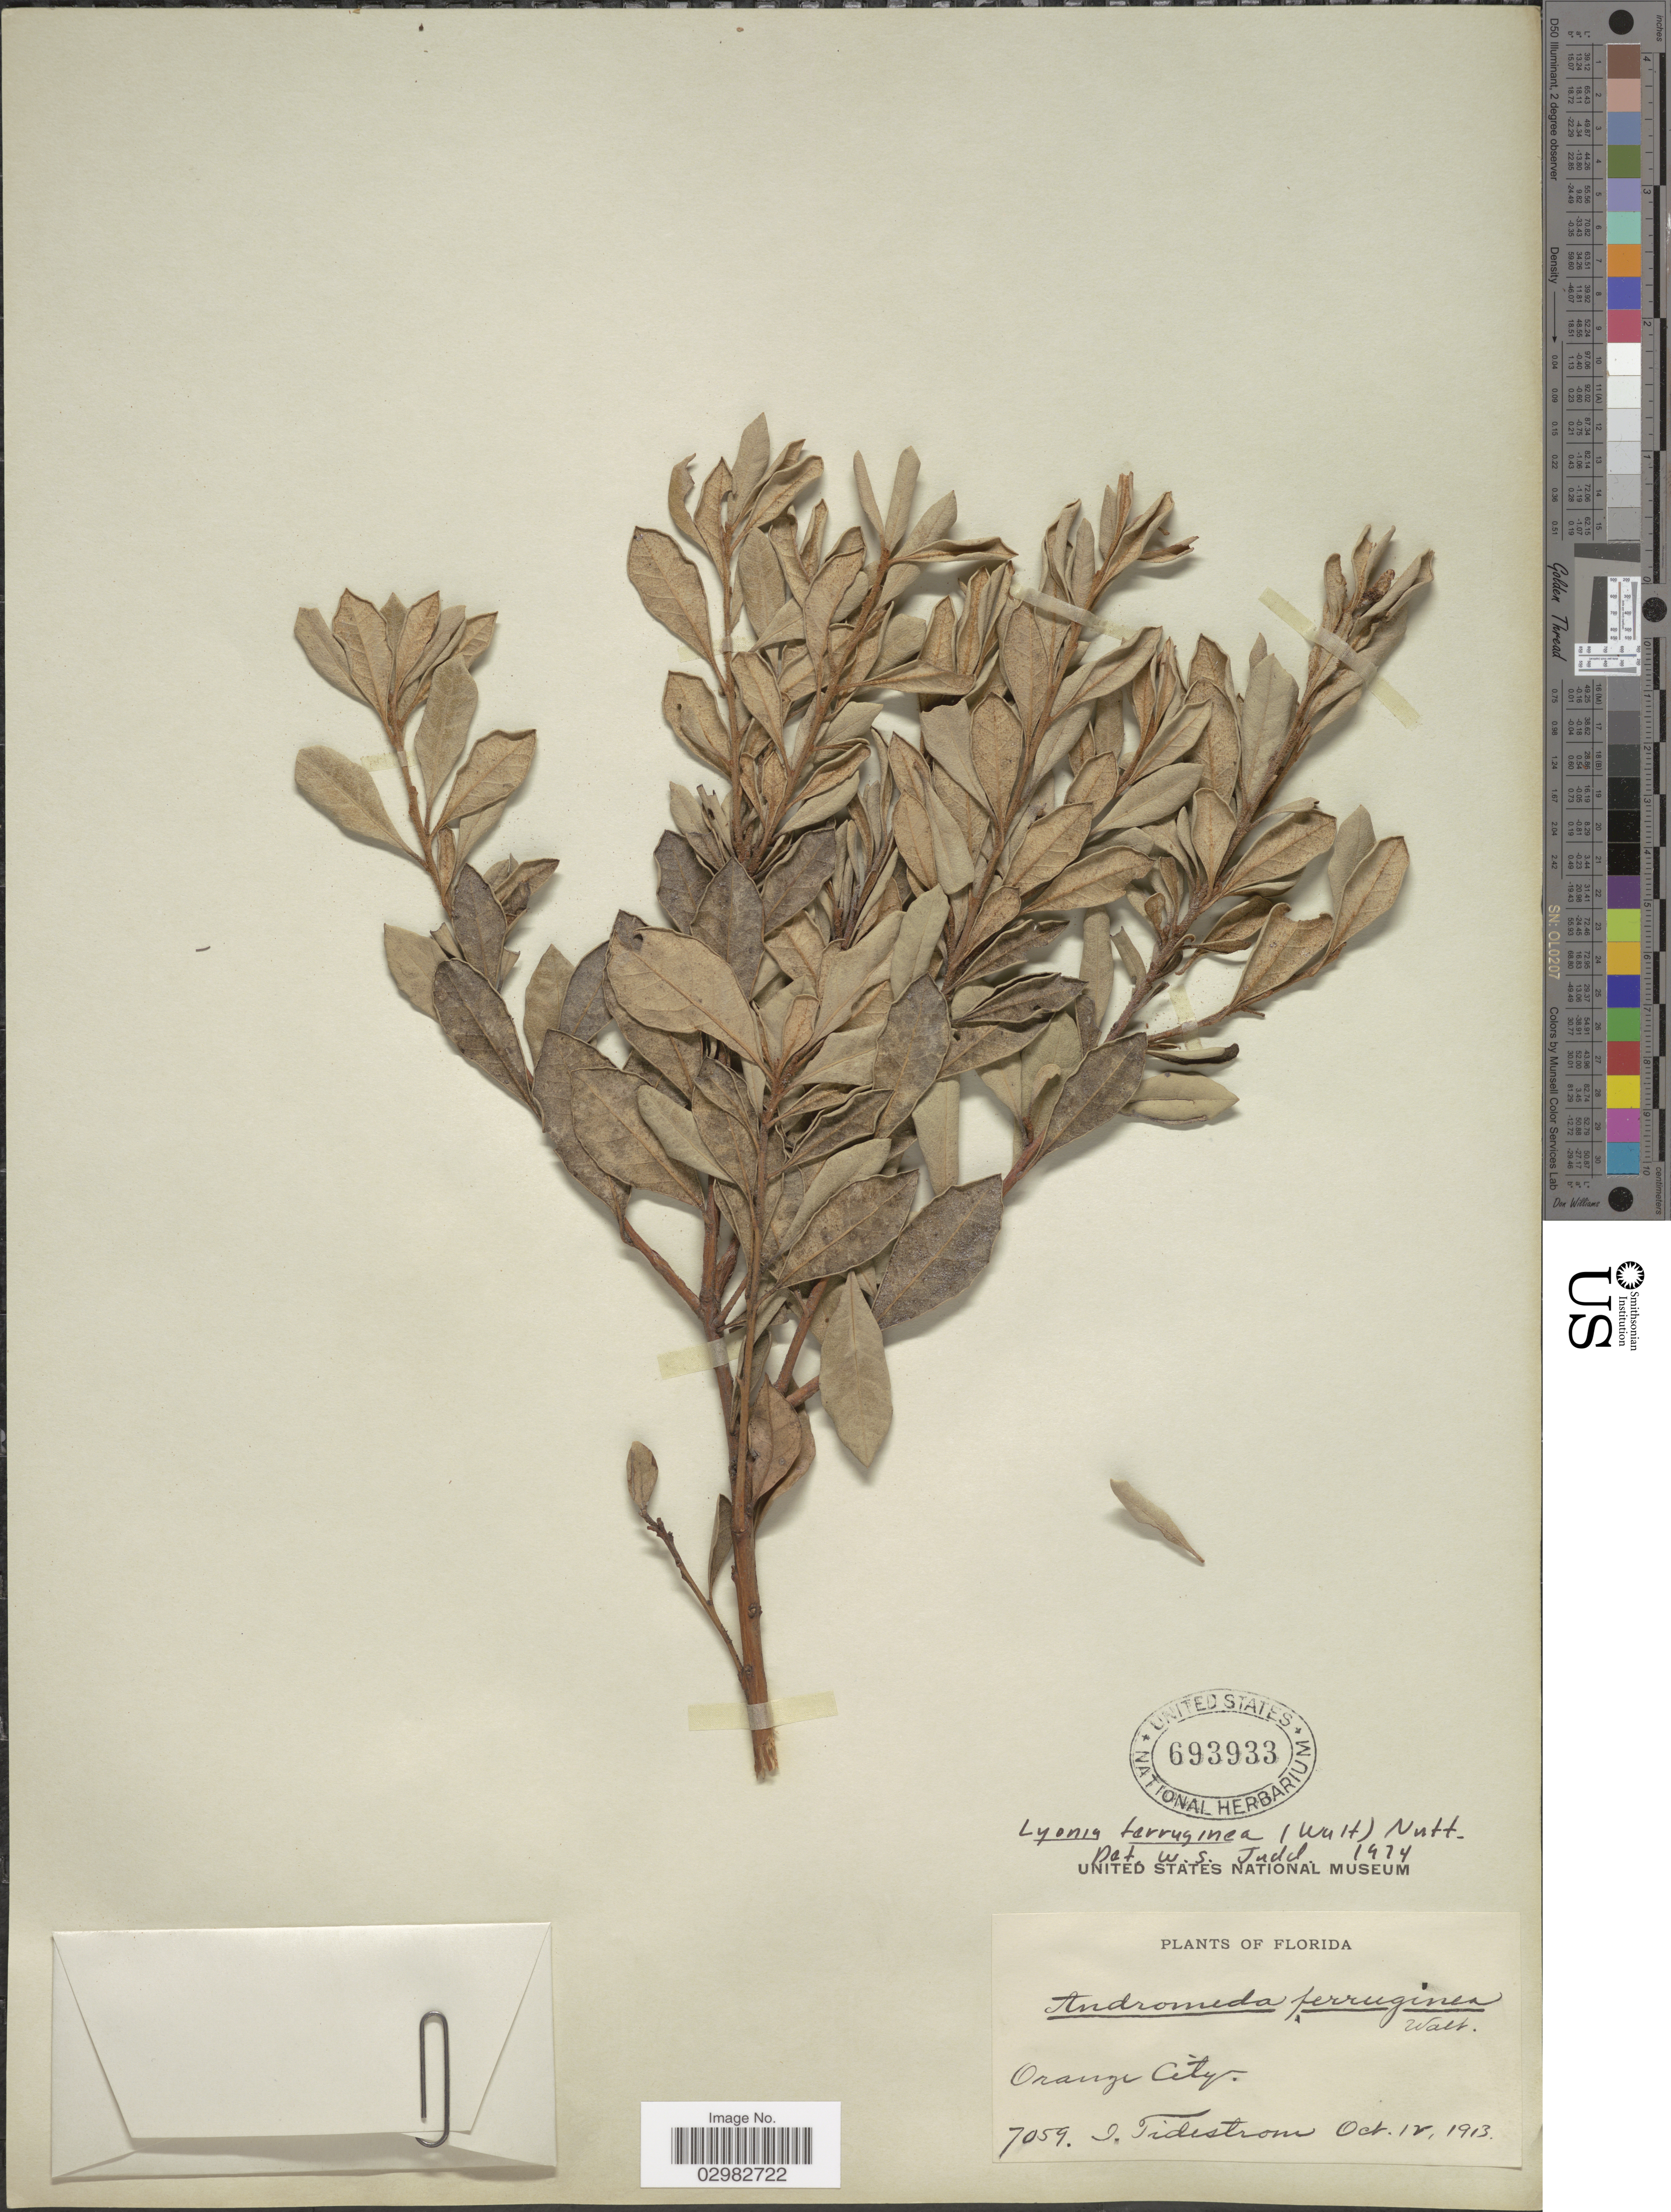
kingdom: Plantae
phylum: Tracheophyta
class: Magnoliopsida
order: Ericales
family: Ericaceae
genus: Lyonia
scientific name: Lyonia ferruginea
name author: (Walter) Nutt.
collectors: I. F. Tidestrom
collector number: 7059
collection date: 1913-10-12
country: United States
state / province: Florida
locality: Orange City.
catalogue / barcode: US 693933